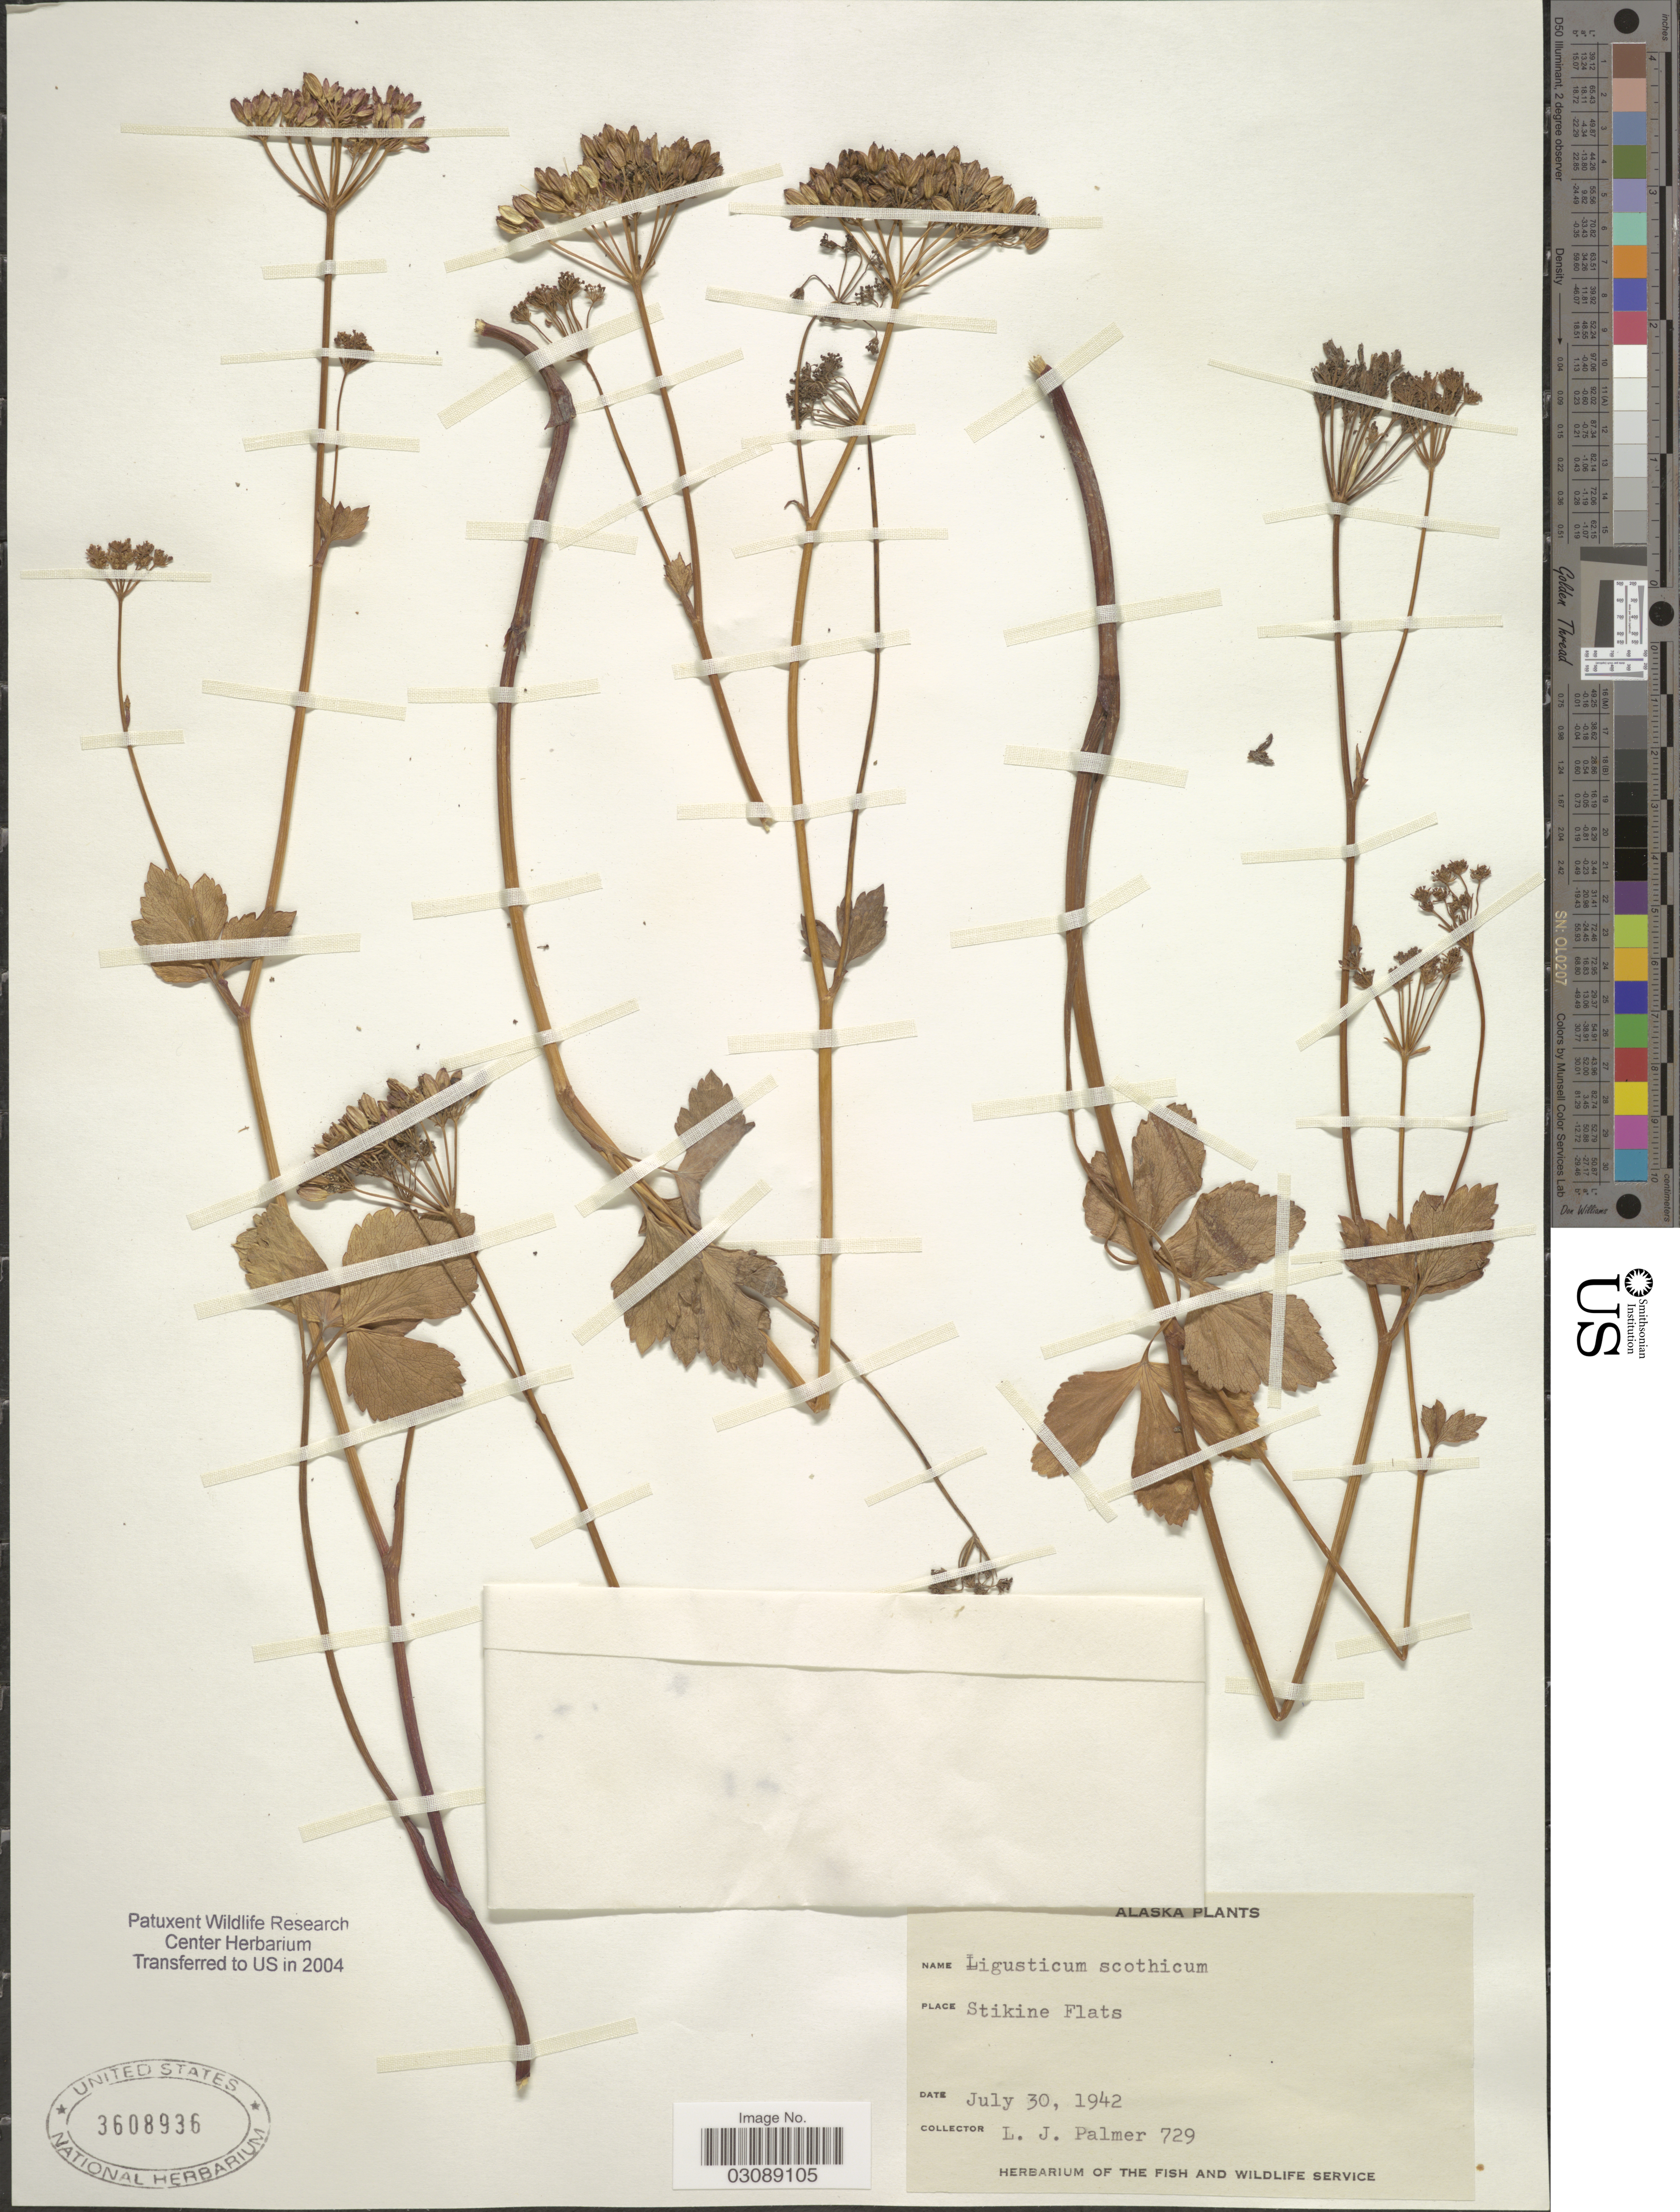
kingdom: Plantae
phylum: Tracheophyta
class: Magnoliopsida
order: Apiales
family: Apiaceae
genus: Ligusticum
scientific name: Ligusticum scoticum subsp. hultenii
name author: (Fernald) Calder & Roy L. Taylor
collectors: L. J. Palmer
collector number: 729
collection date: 1942-07-30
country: United States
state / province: Alaska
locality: Stikine Flats.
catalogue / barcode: US 3608936